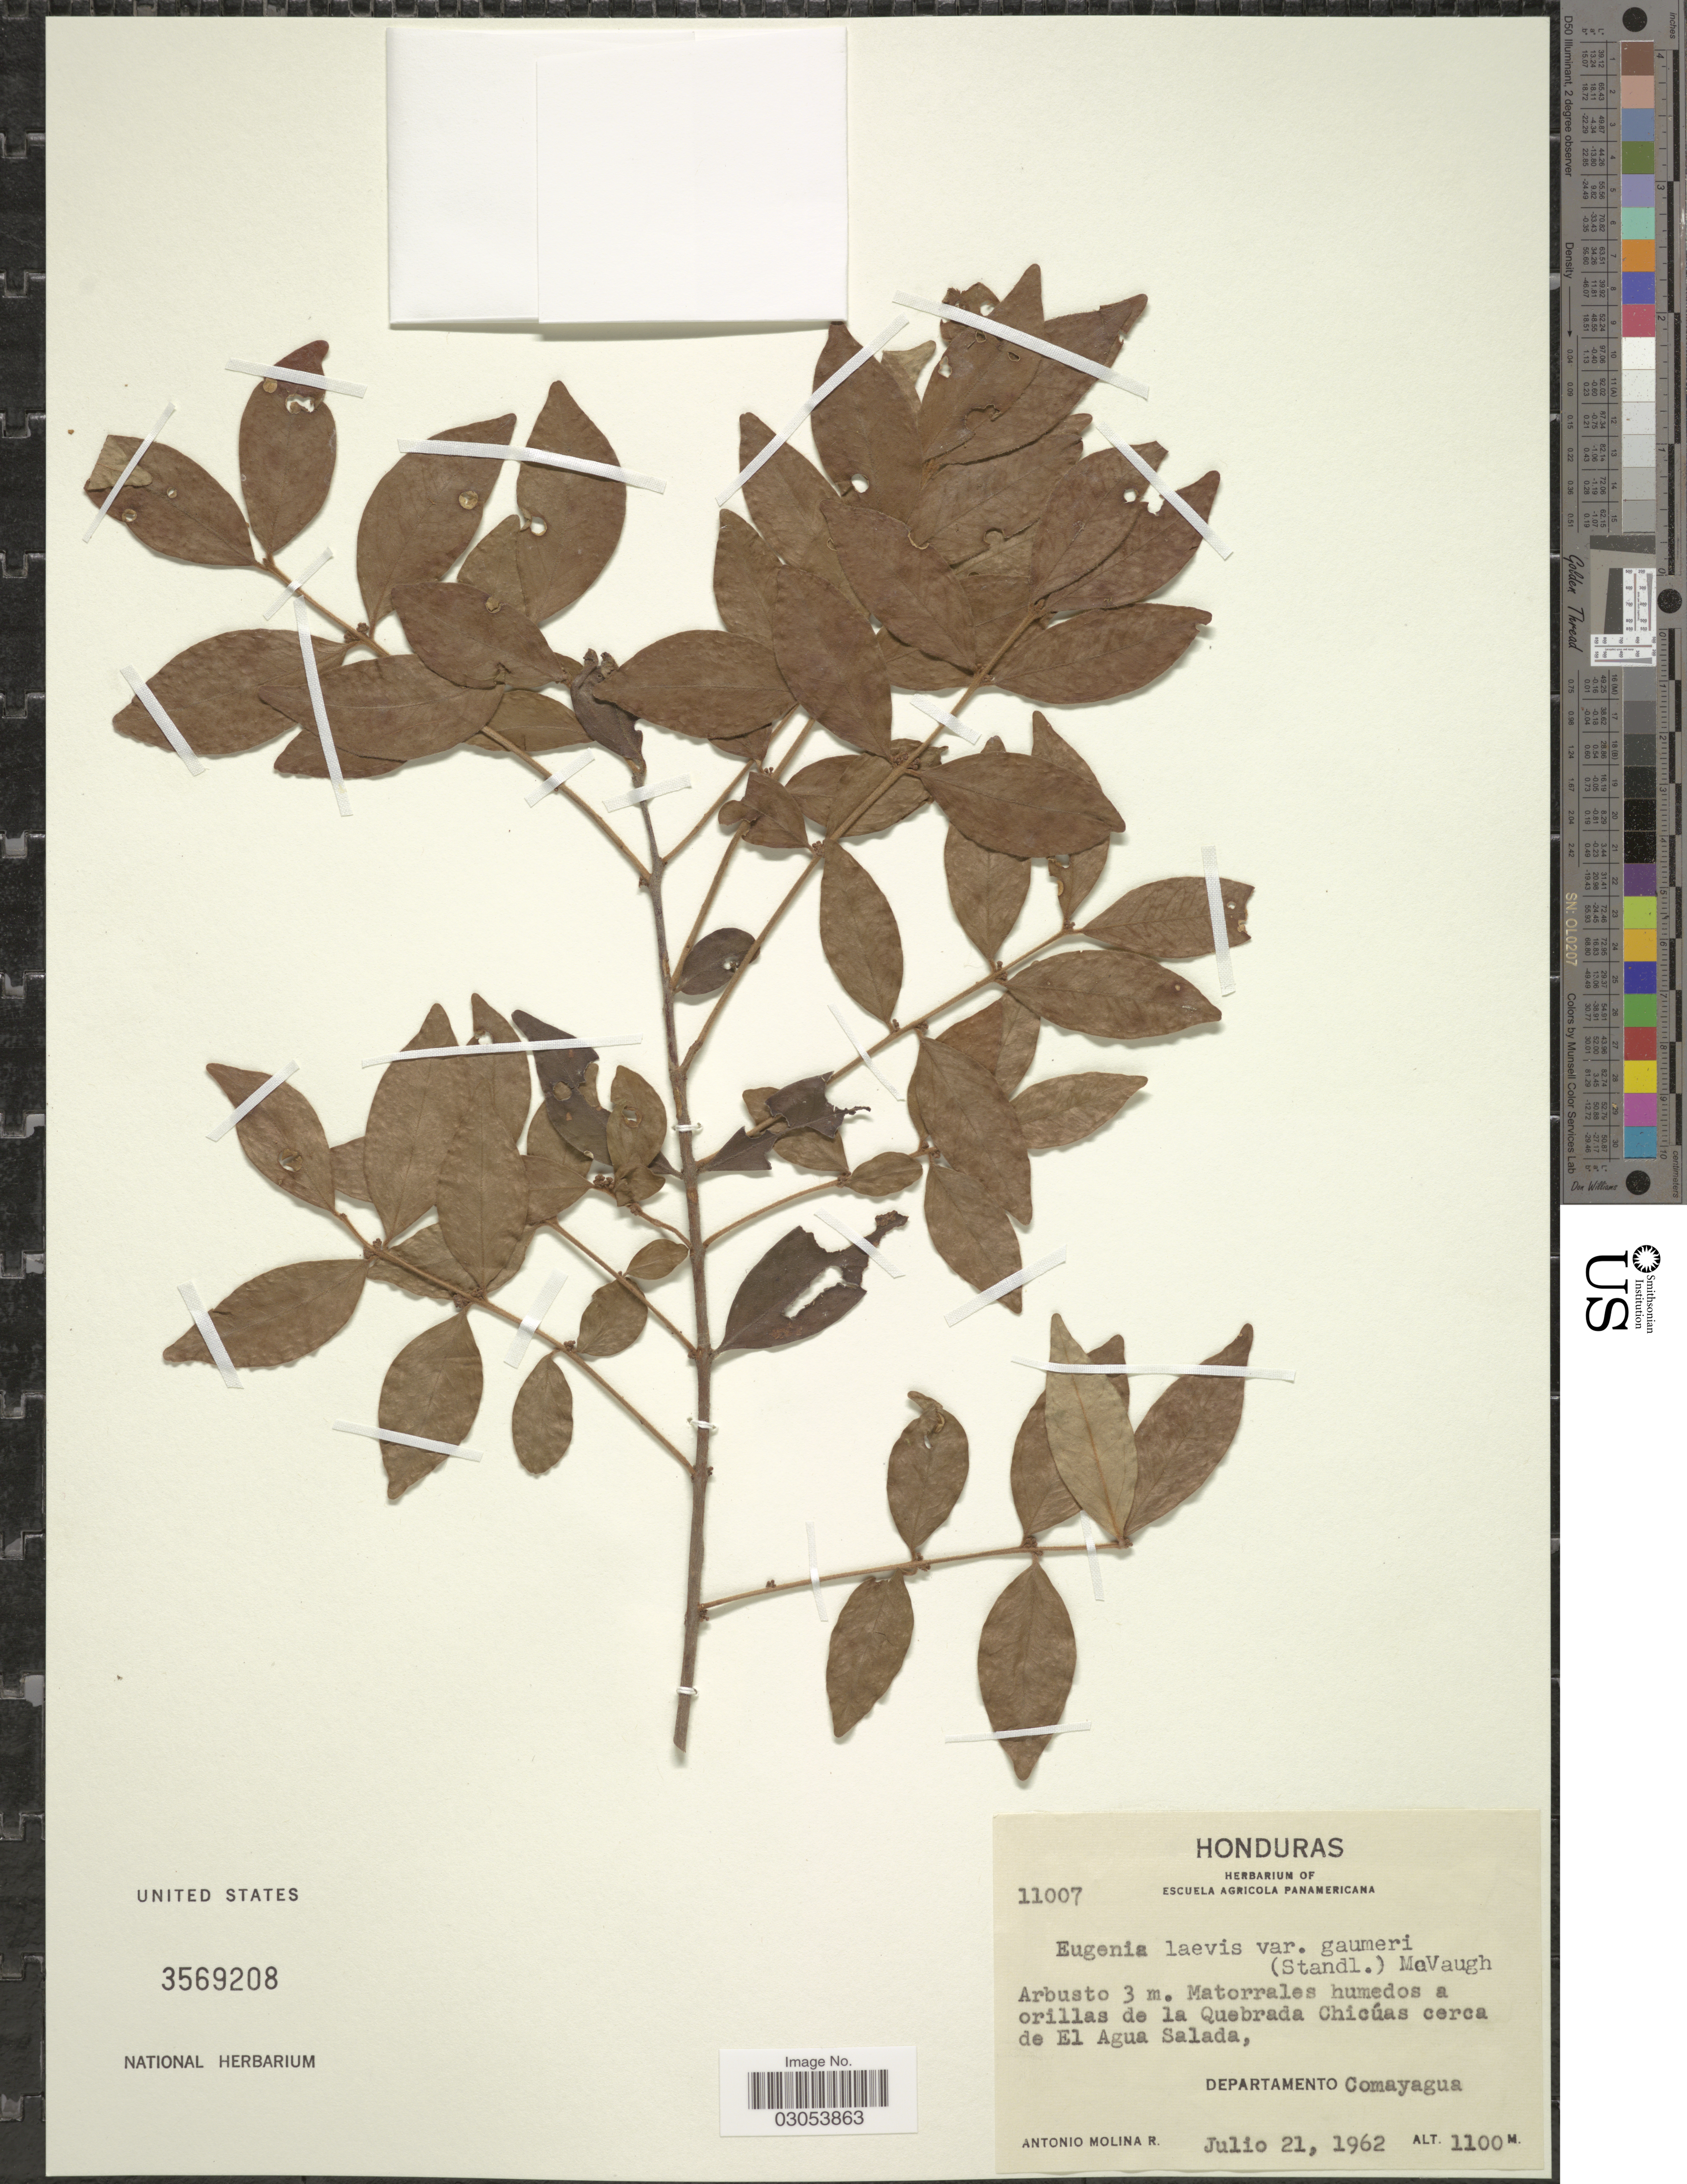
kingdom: Plantae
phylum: Tracheophyta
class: Magnoliopsida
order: Myrtales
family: Myrtaceae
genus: Eugenia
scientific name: Eugenia laevis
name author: O. Berg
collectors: A. Molina R.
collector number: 11007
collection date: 1962-07-21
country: Honduras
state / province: Comayagua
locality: Matorrales humedos a orillas de la Quebrada Chicúas cerca de El Agua Salada, Departamento Comayagua.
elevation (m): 1100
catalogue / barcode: US 3569208